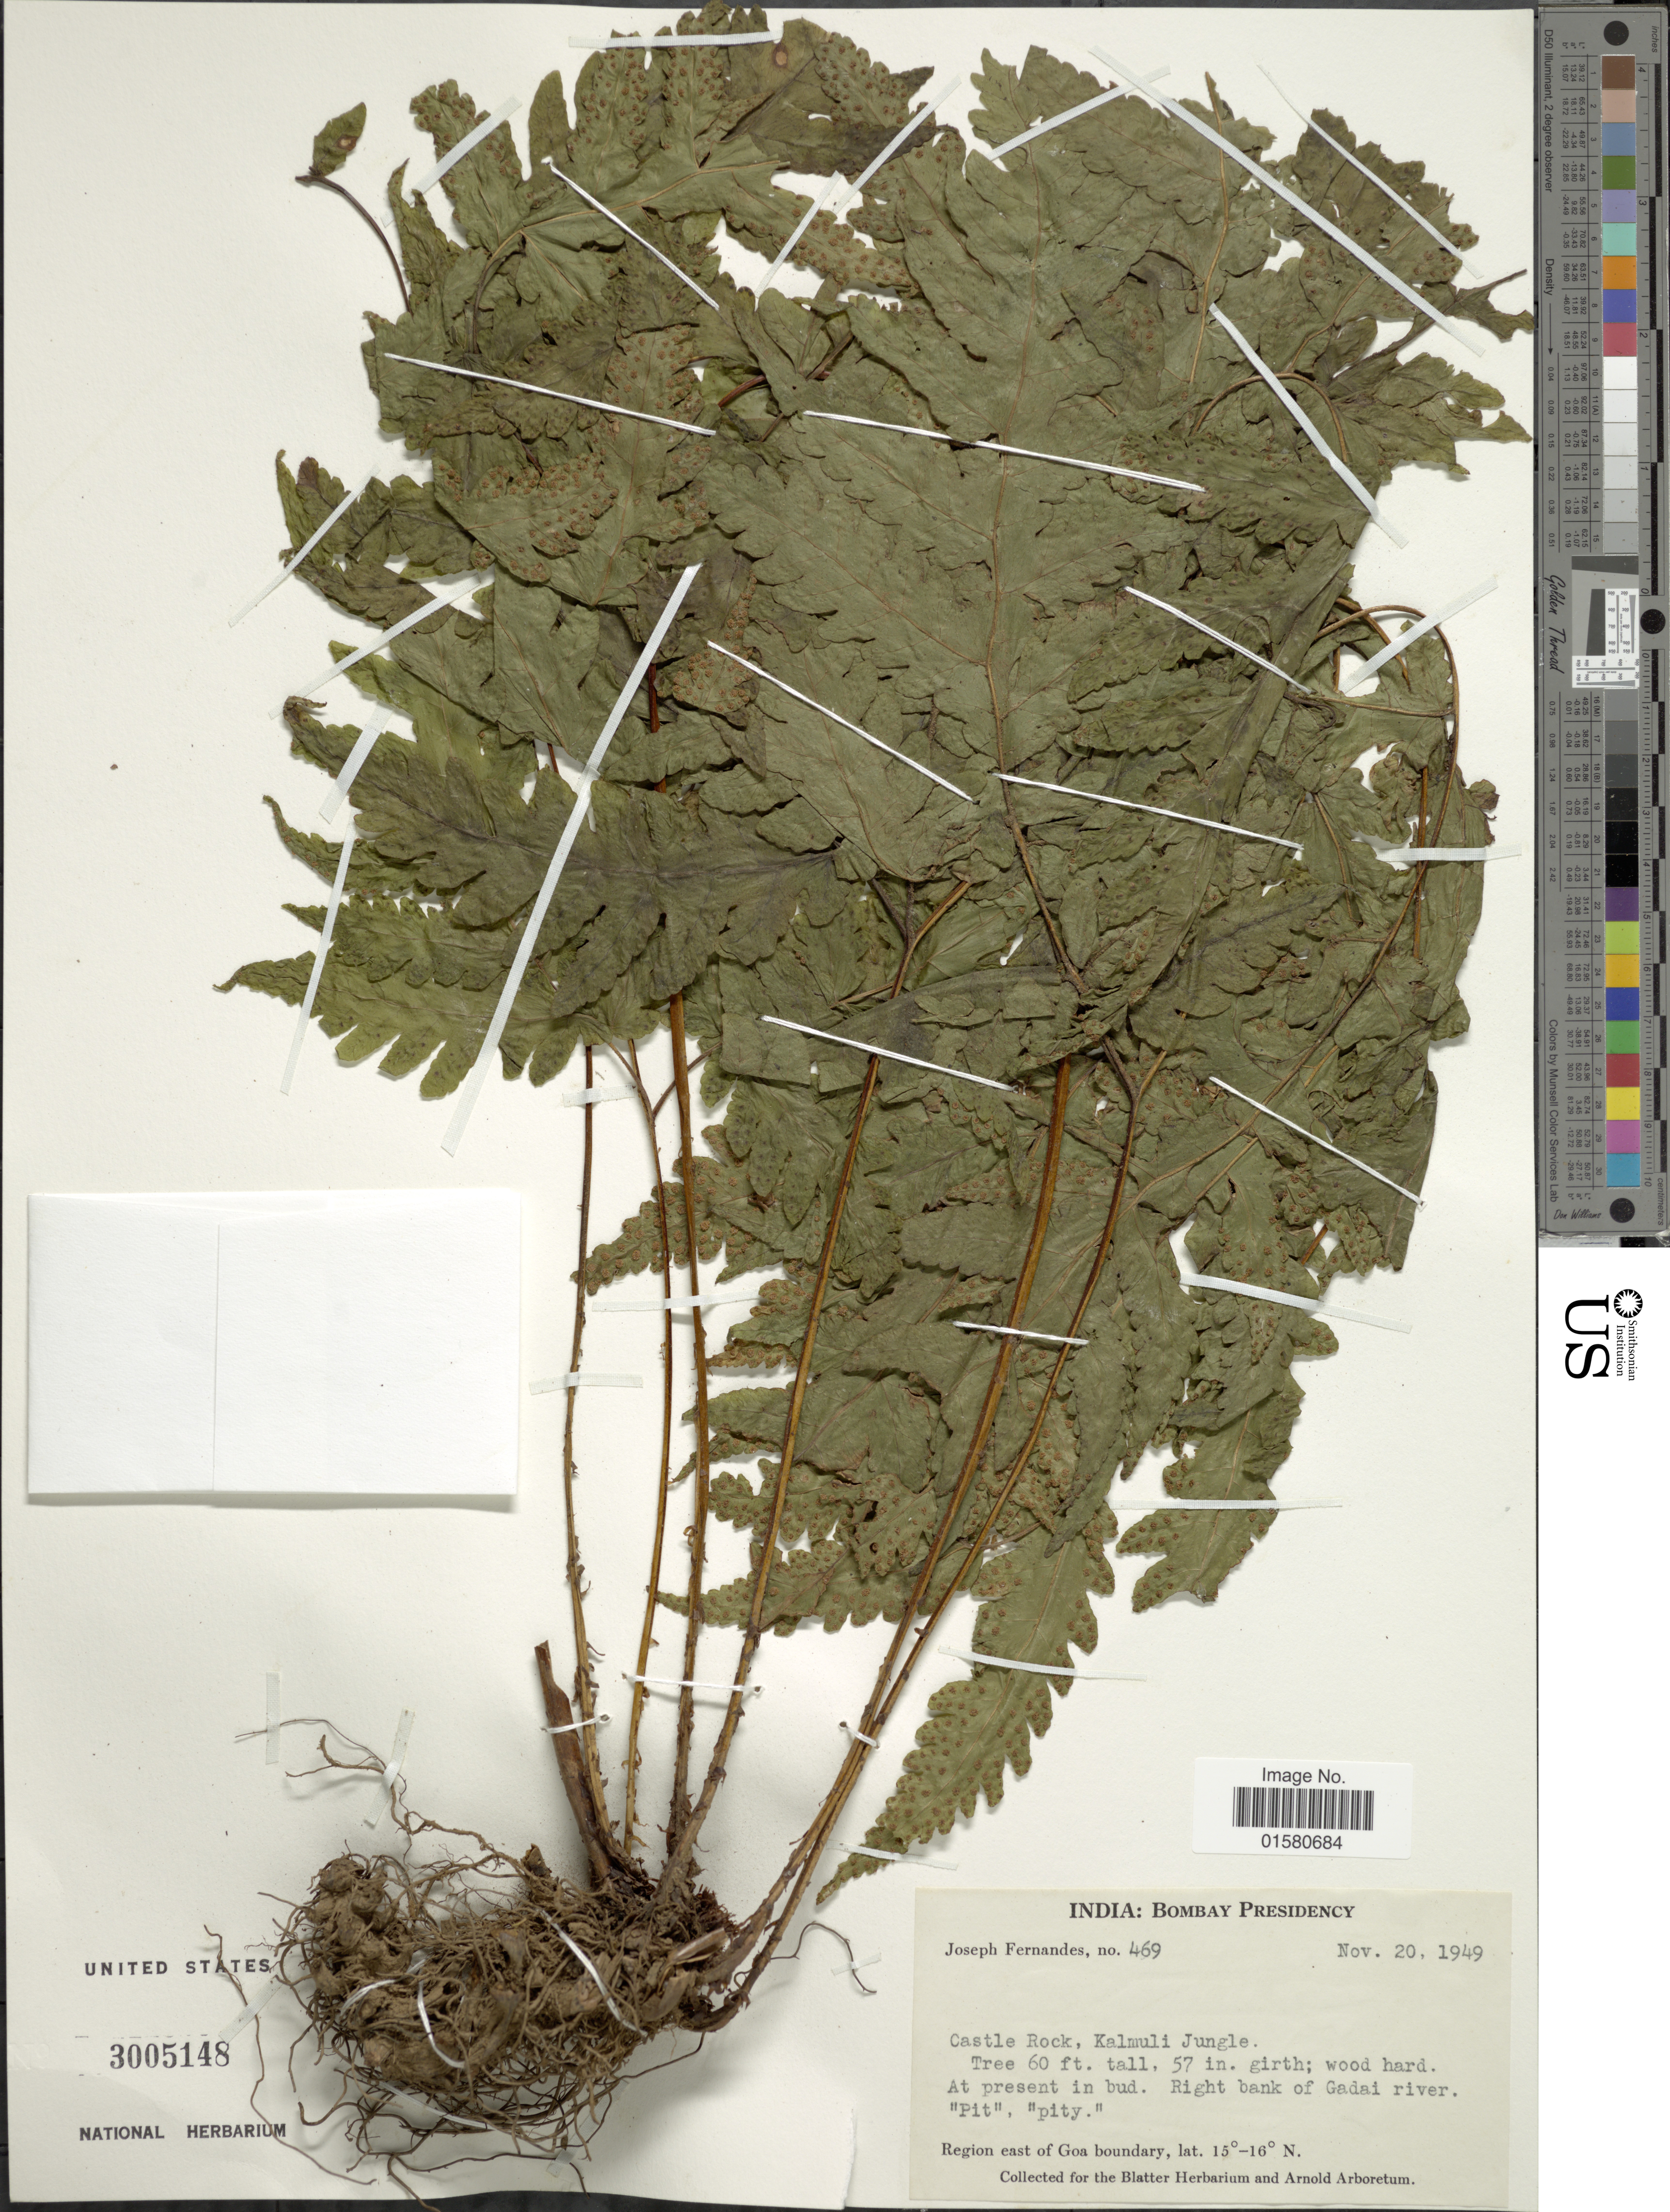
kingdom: Plantae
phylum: Tracheophyta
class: Polypodiopsida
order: Polypodiales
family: Tectariaceae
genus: Tectaria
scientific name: Tectaria sp.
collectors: J. Fernandes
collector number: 469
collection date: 1949-11-20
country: India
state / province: Goa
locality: Bombay Presidency. Castle Rock, Kalmuli Jungle. Region east of Goa boundary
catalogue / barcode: US 3005148